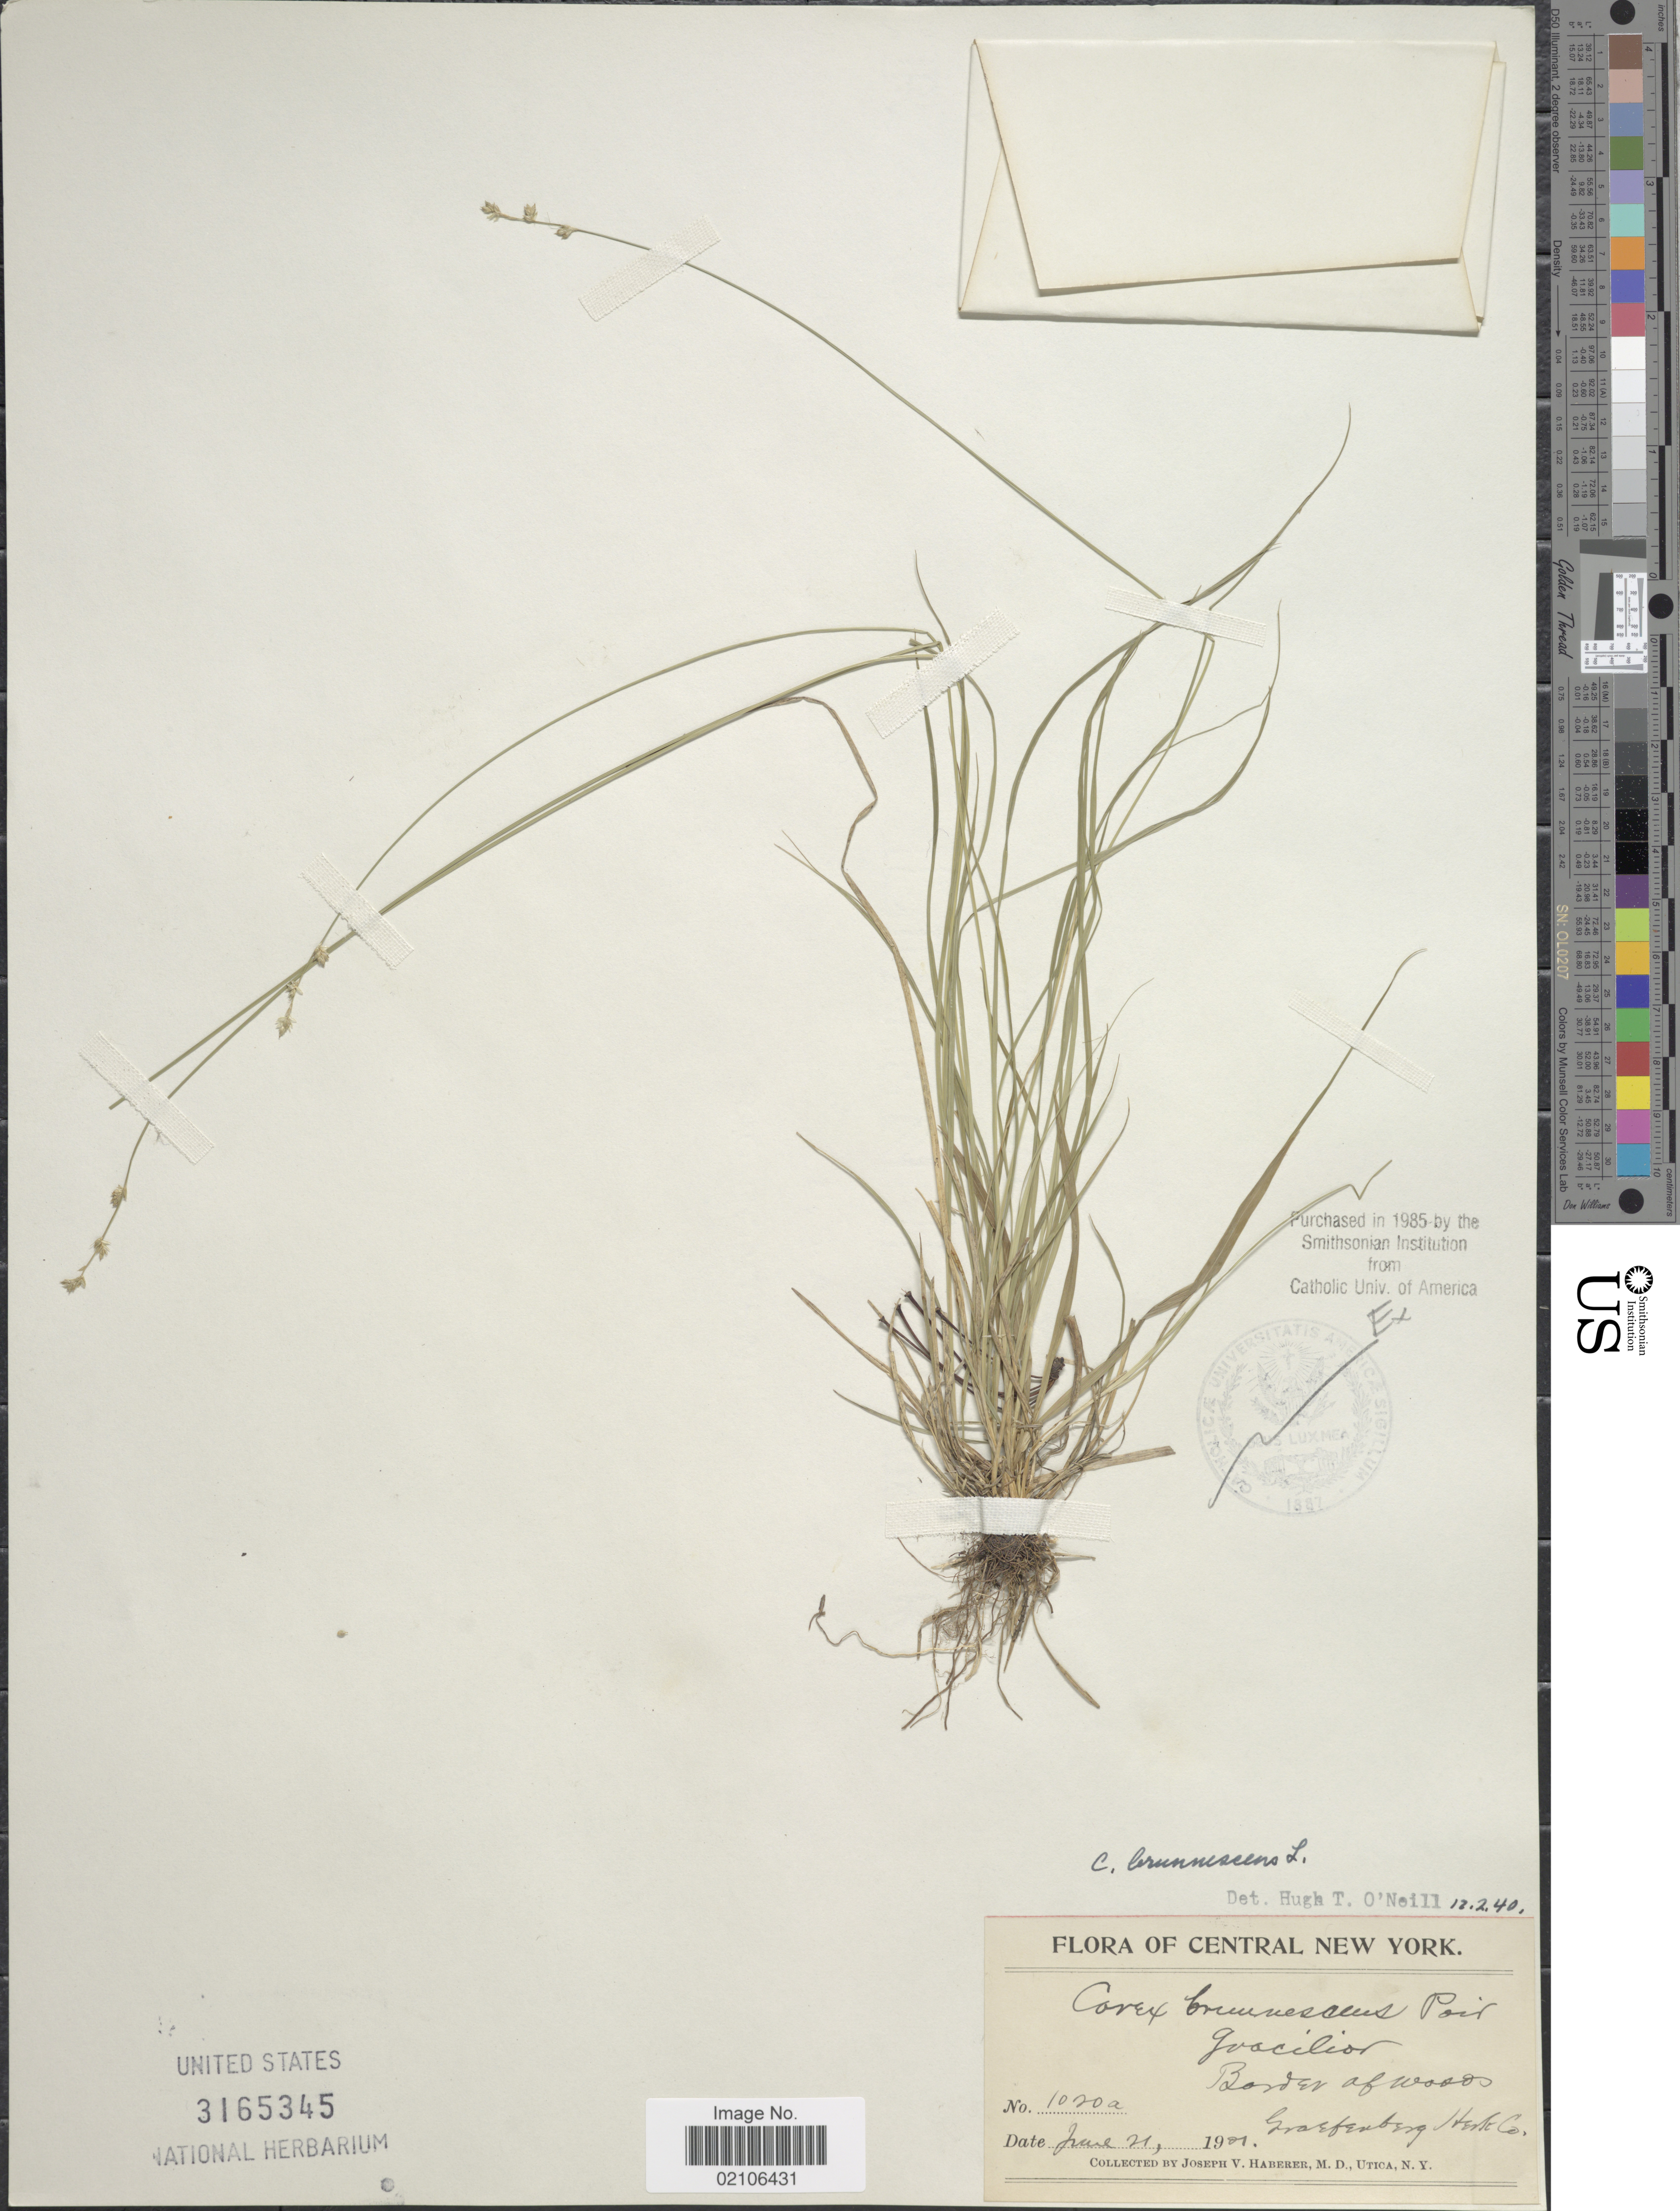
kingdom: Plantae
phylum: Tracheophyta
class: Liliopsida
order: Poales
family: Cyperaceae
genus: Carex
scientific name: Carex brunnescens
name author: (Pers.) Poir.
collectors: J. V. Haberer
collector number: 1020a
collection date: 1901-06-21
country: United States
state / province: New York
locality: Central New York, Border of woods, Graefenberg Herk Co.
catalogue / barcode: US 31654345